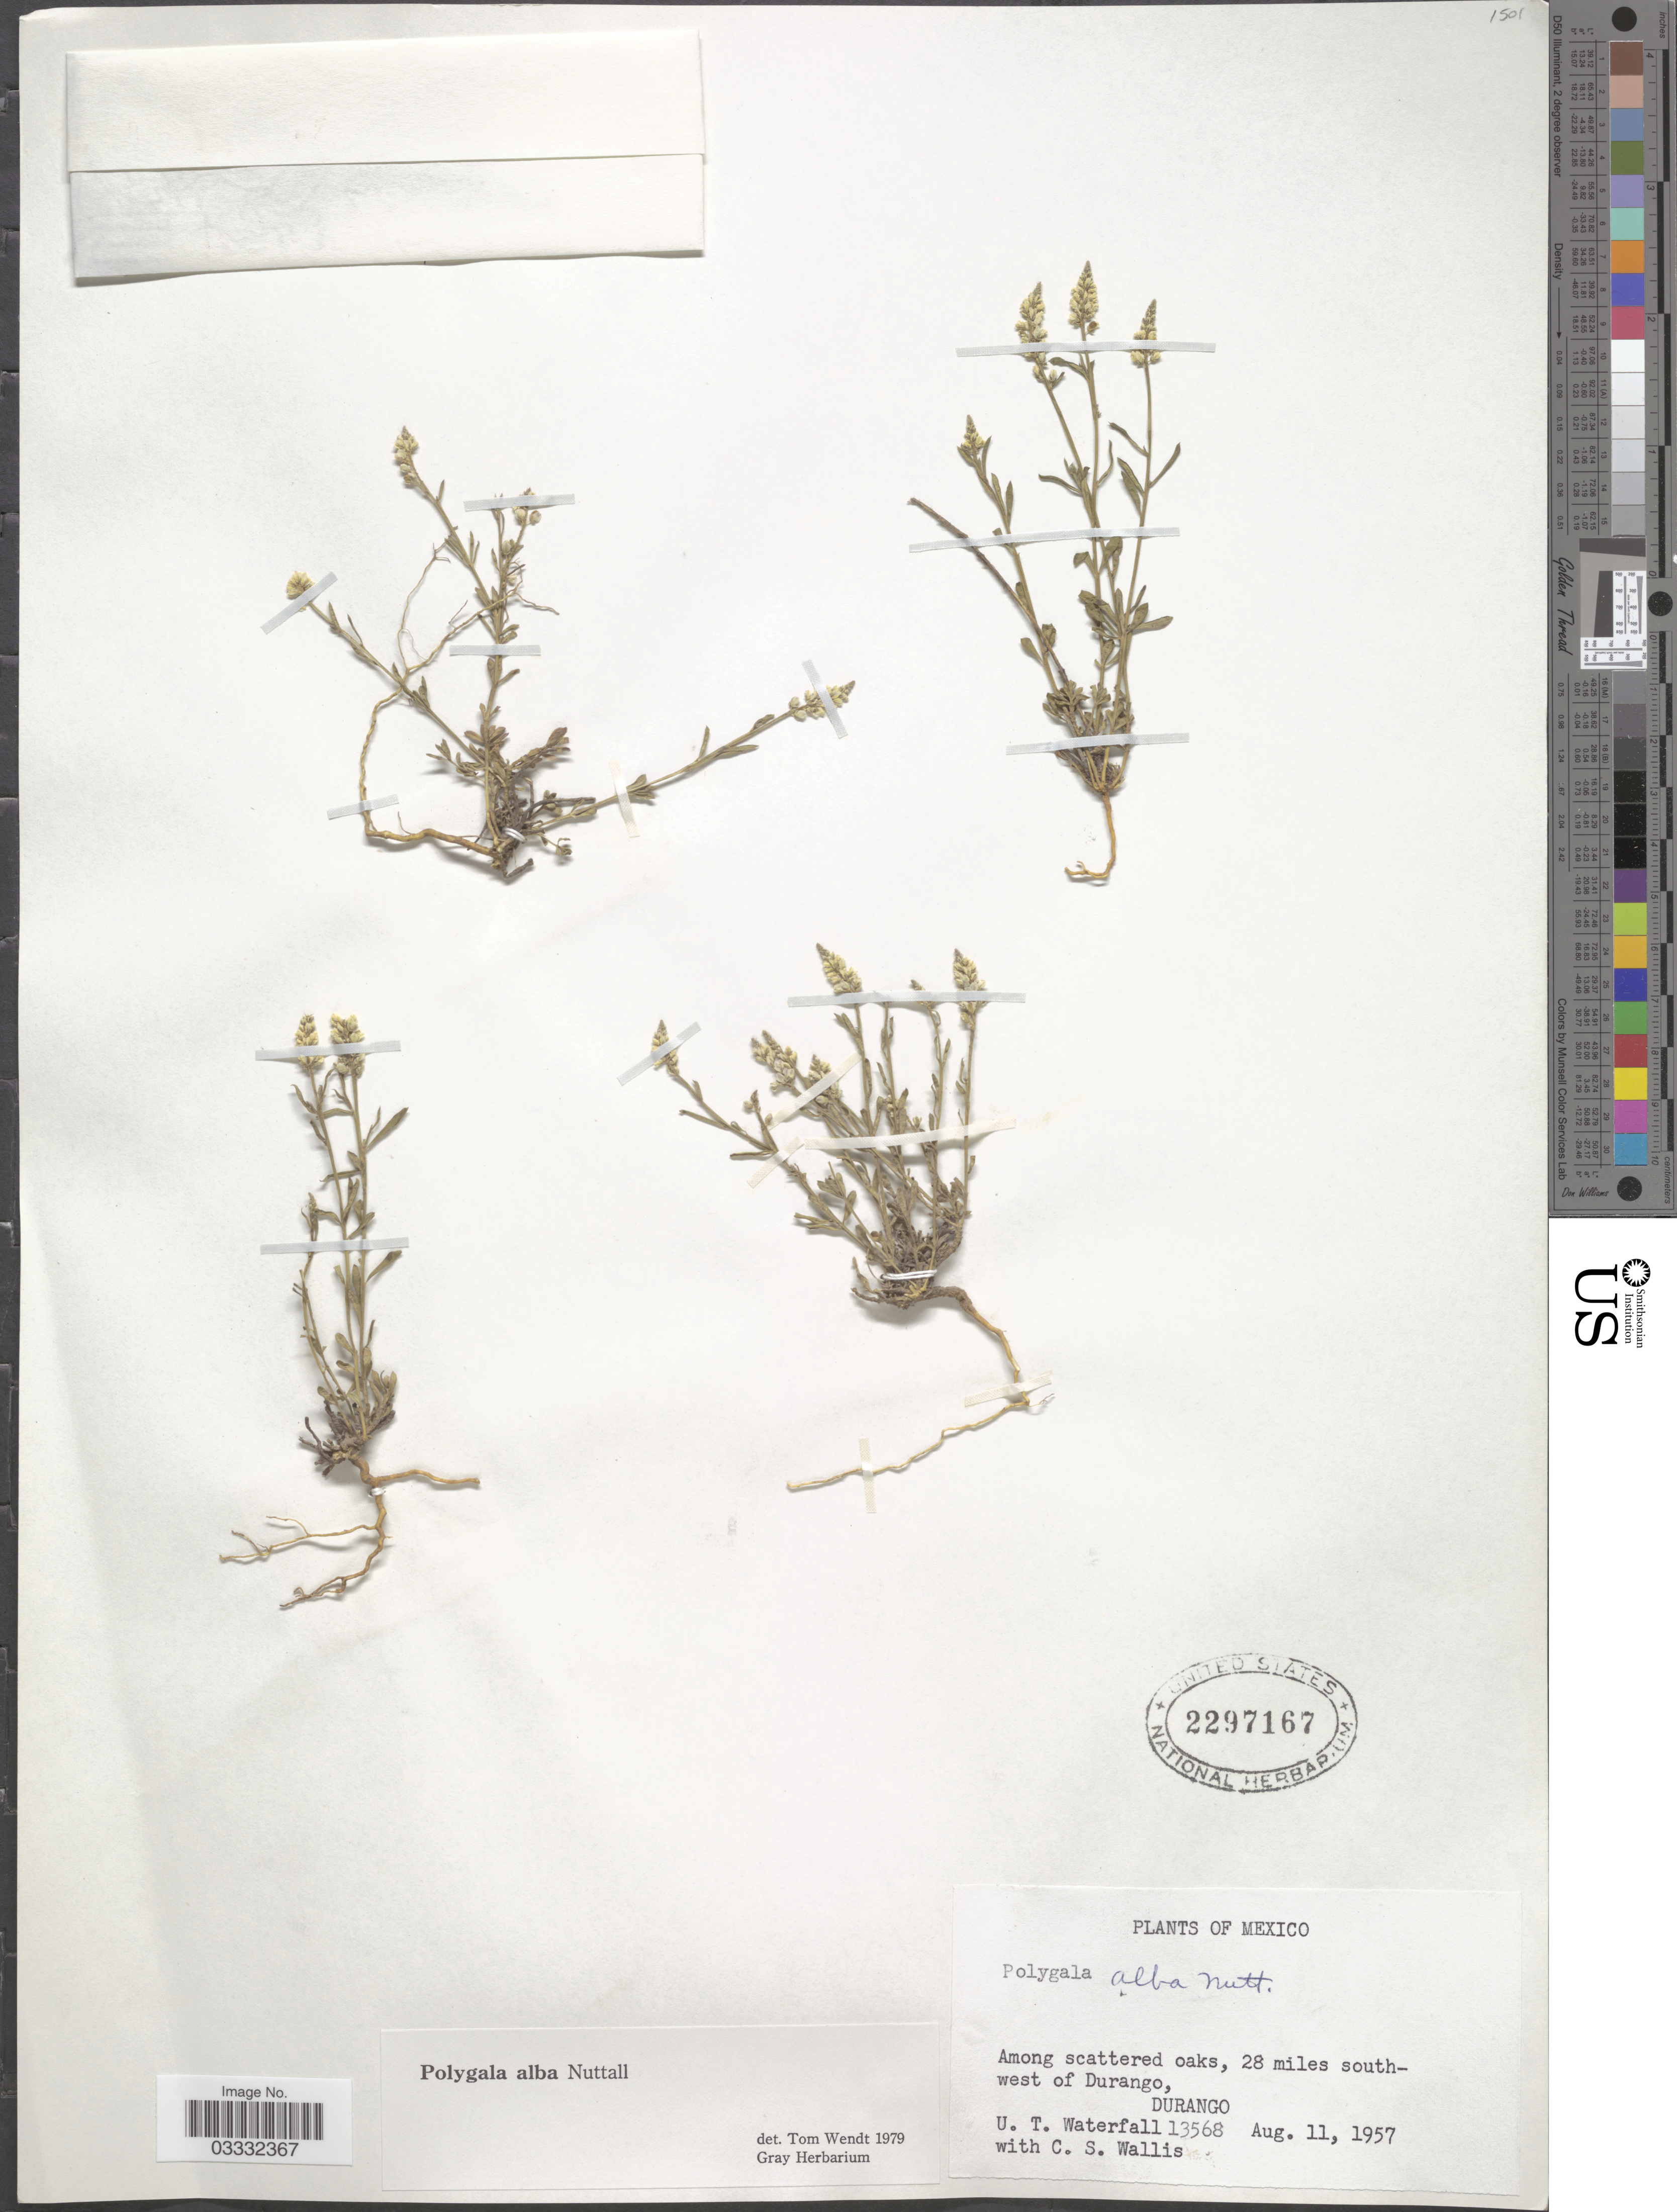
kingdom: Plantae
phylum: Tracheophyta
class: Magnoliopsida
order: Fabales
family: Polygalaceae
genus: Polygala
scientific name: Polygala alba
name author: Nutt.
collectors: U. T. Waterfall & C. S. Wallis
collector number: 13568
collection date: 1957-08-11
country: Mexico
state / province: Durango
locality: Among scattered oaks, 28 miles south-west of Durango.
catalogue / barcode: US 2297167